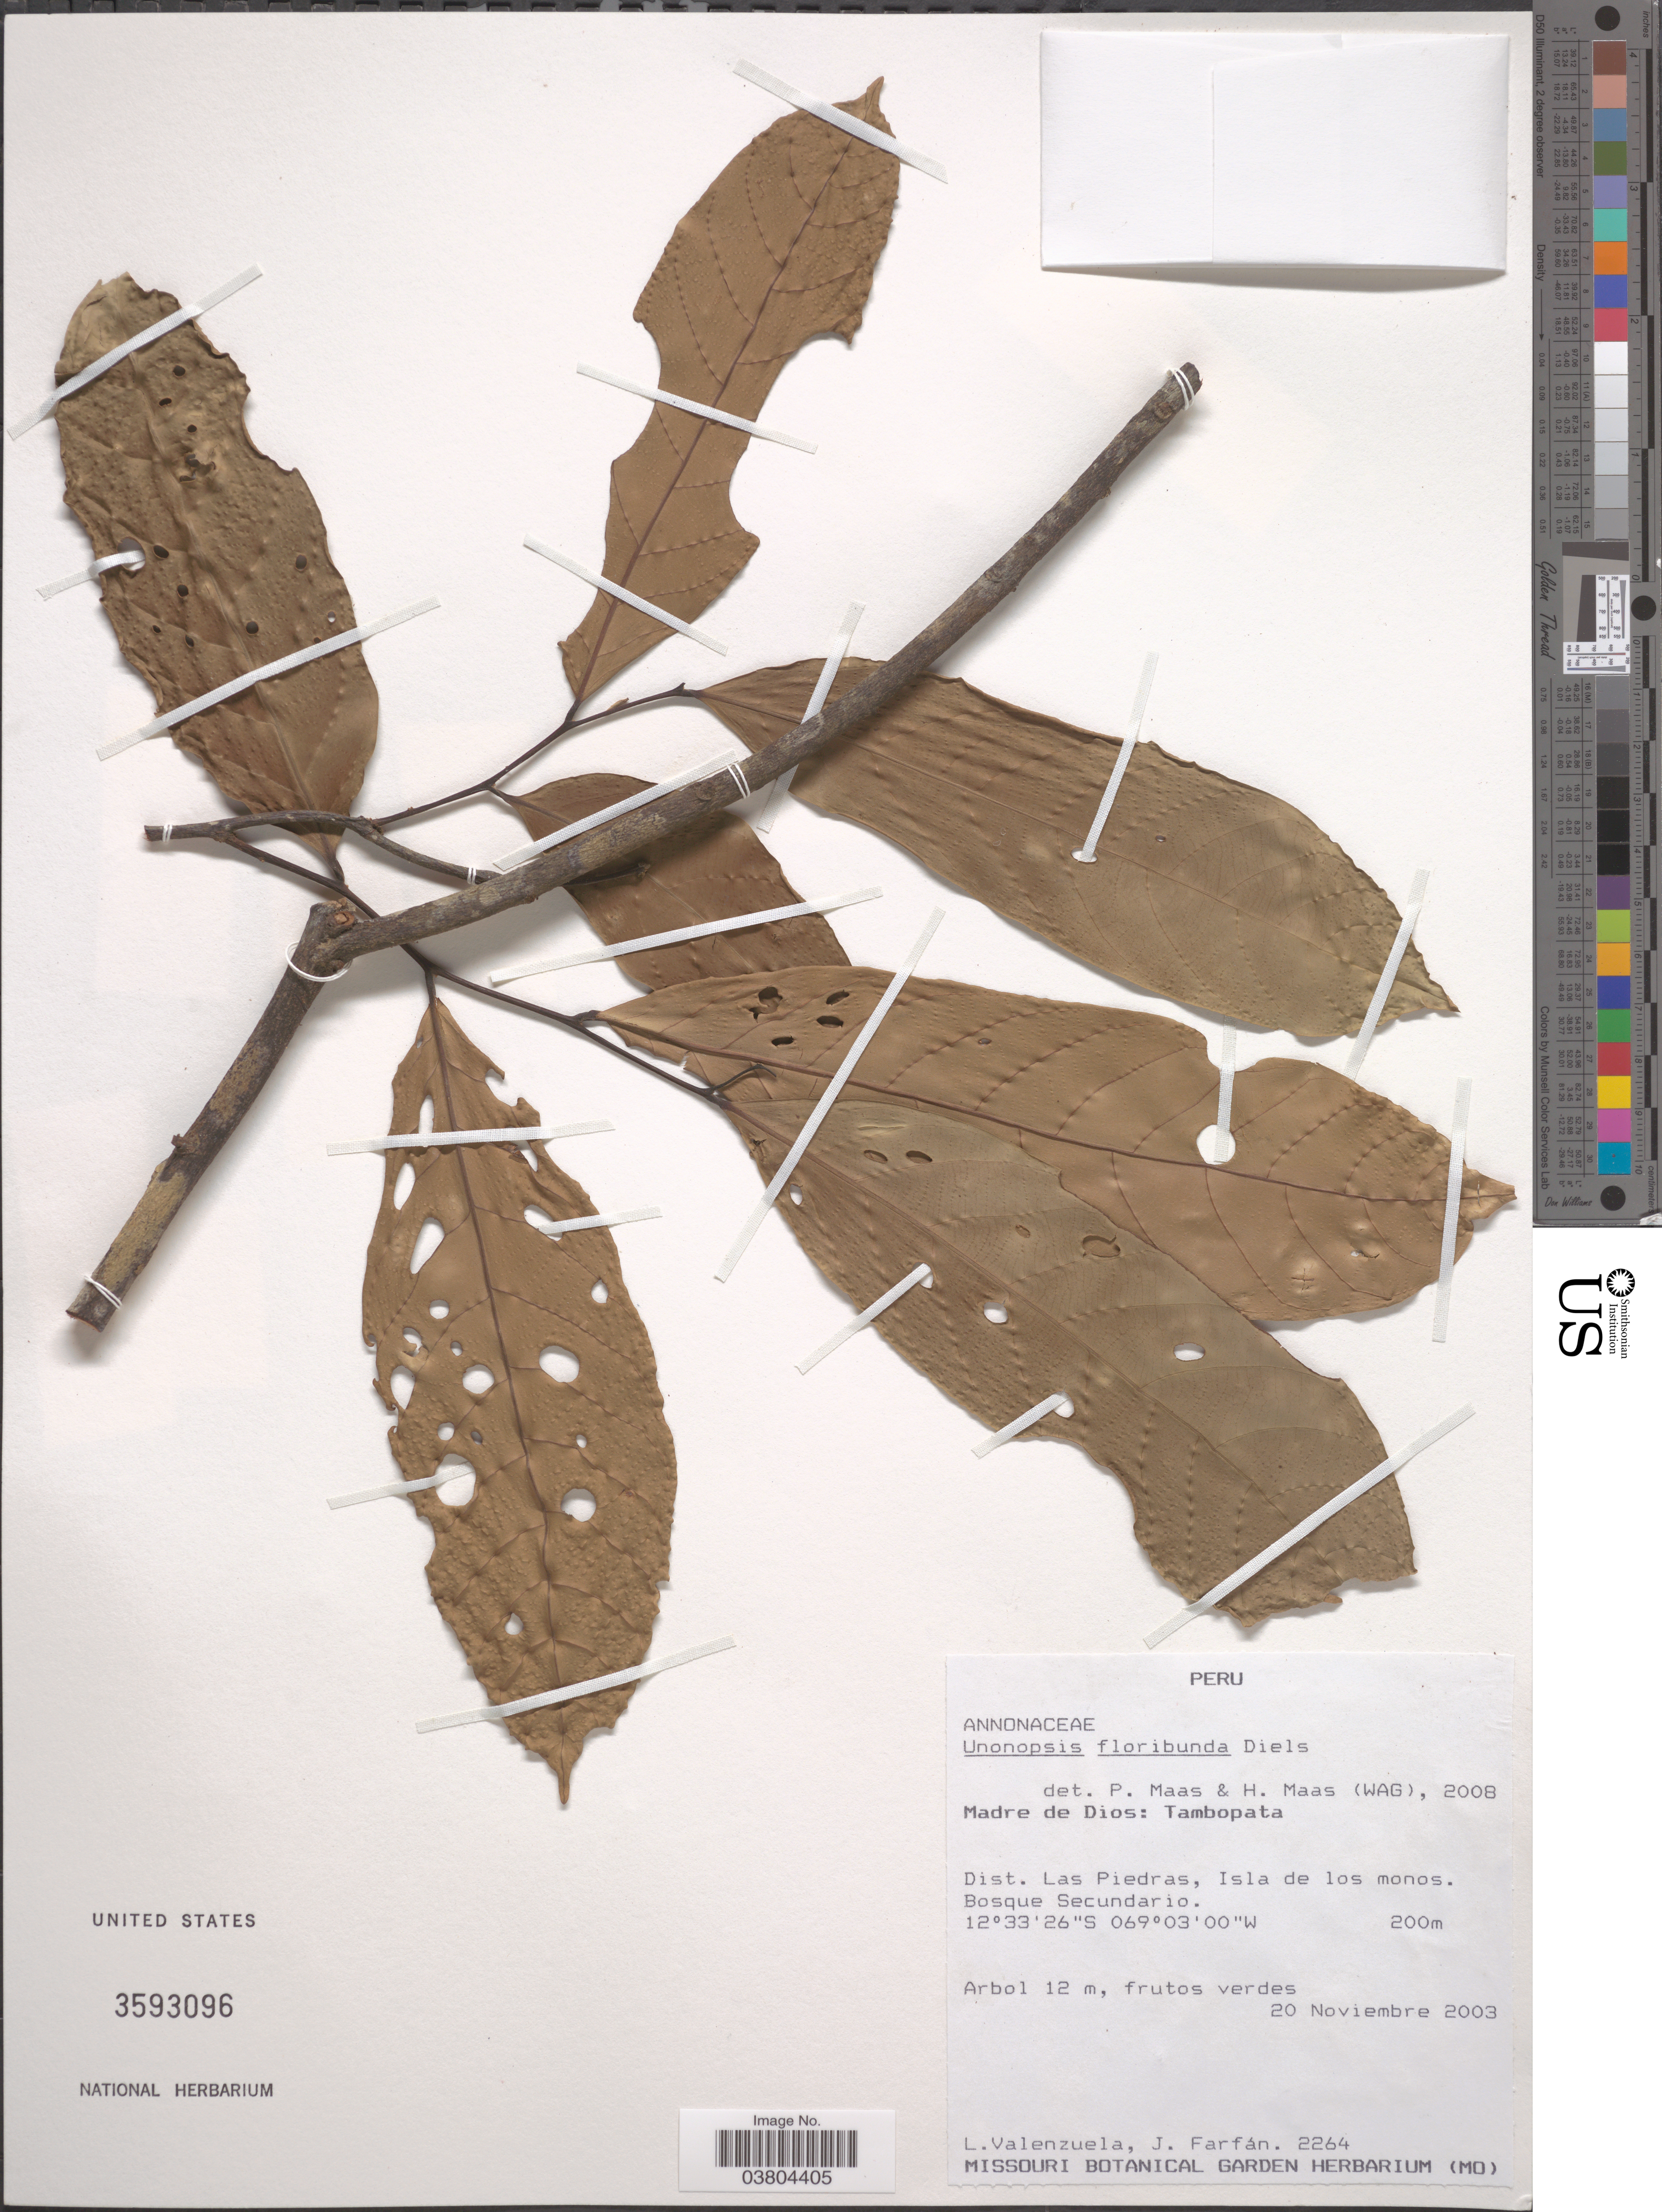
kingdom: Plantae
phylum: Tracheophyta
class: Magnoliopsida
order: Magnoliales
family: Annonaceae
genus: Unonopsis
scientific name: Unonopsis floribunda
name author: Diels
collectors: L. Valenzuela & J. Farfán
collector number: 2264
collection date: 2003-11-20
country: Peru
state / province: Madre de Dios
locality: Tambopata. Dist. Las Piedras, Isla de los monos. Bosque Secundario.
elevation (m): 200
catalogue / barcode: US 3593096